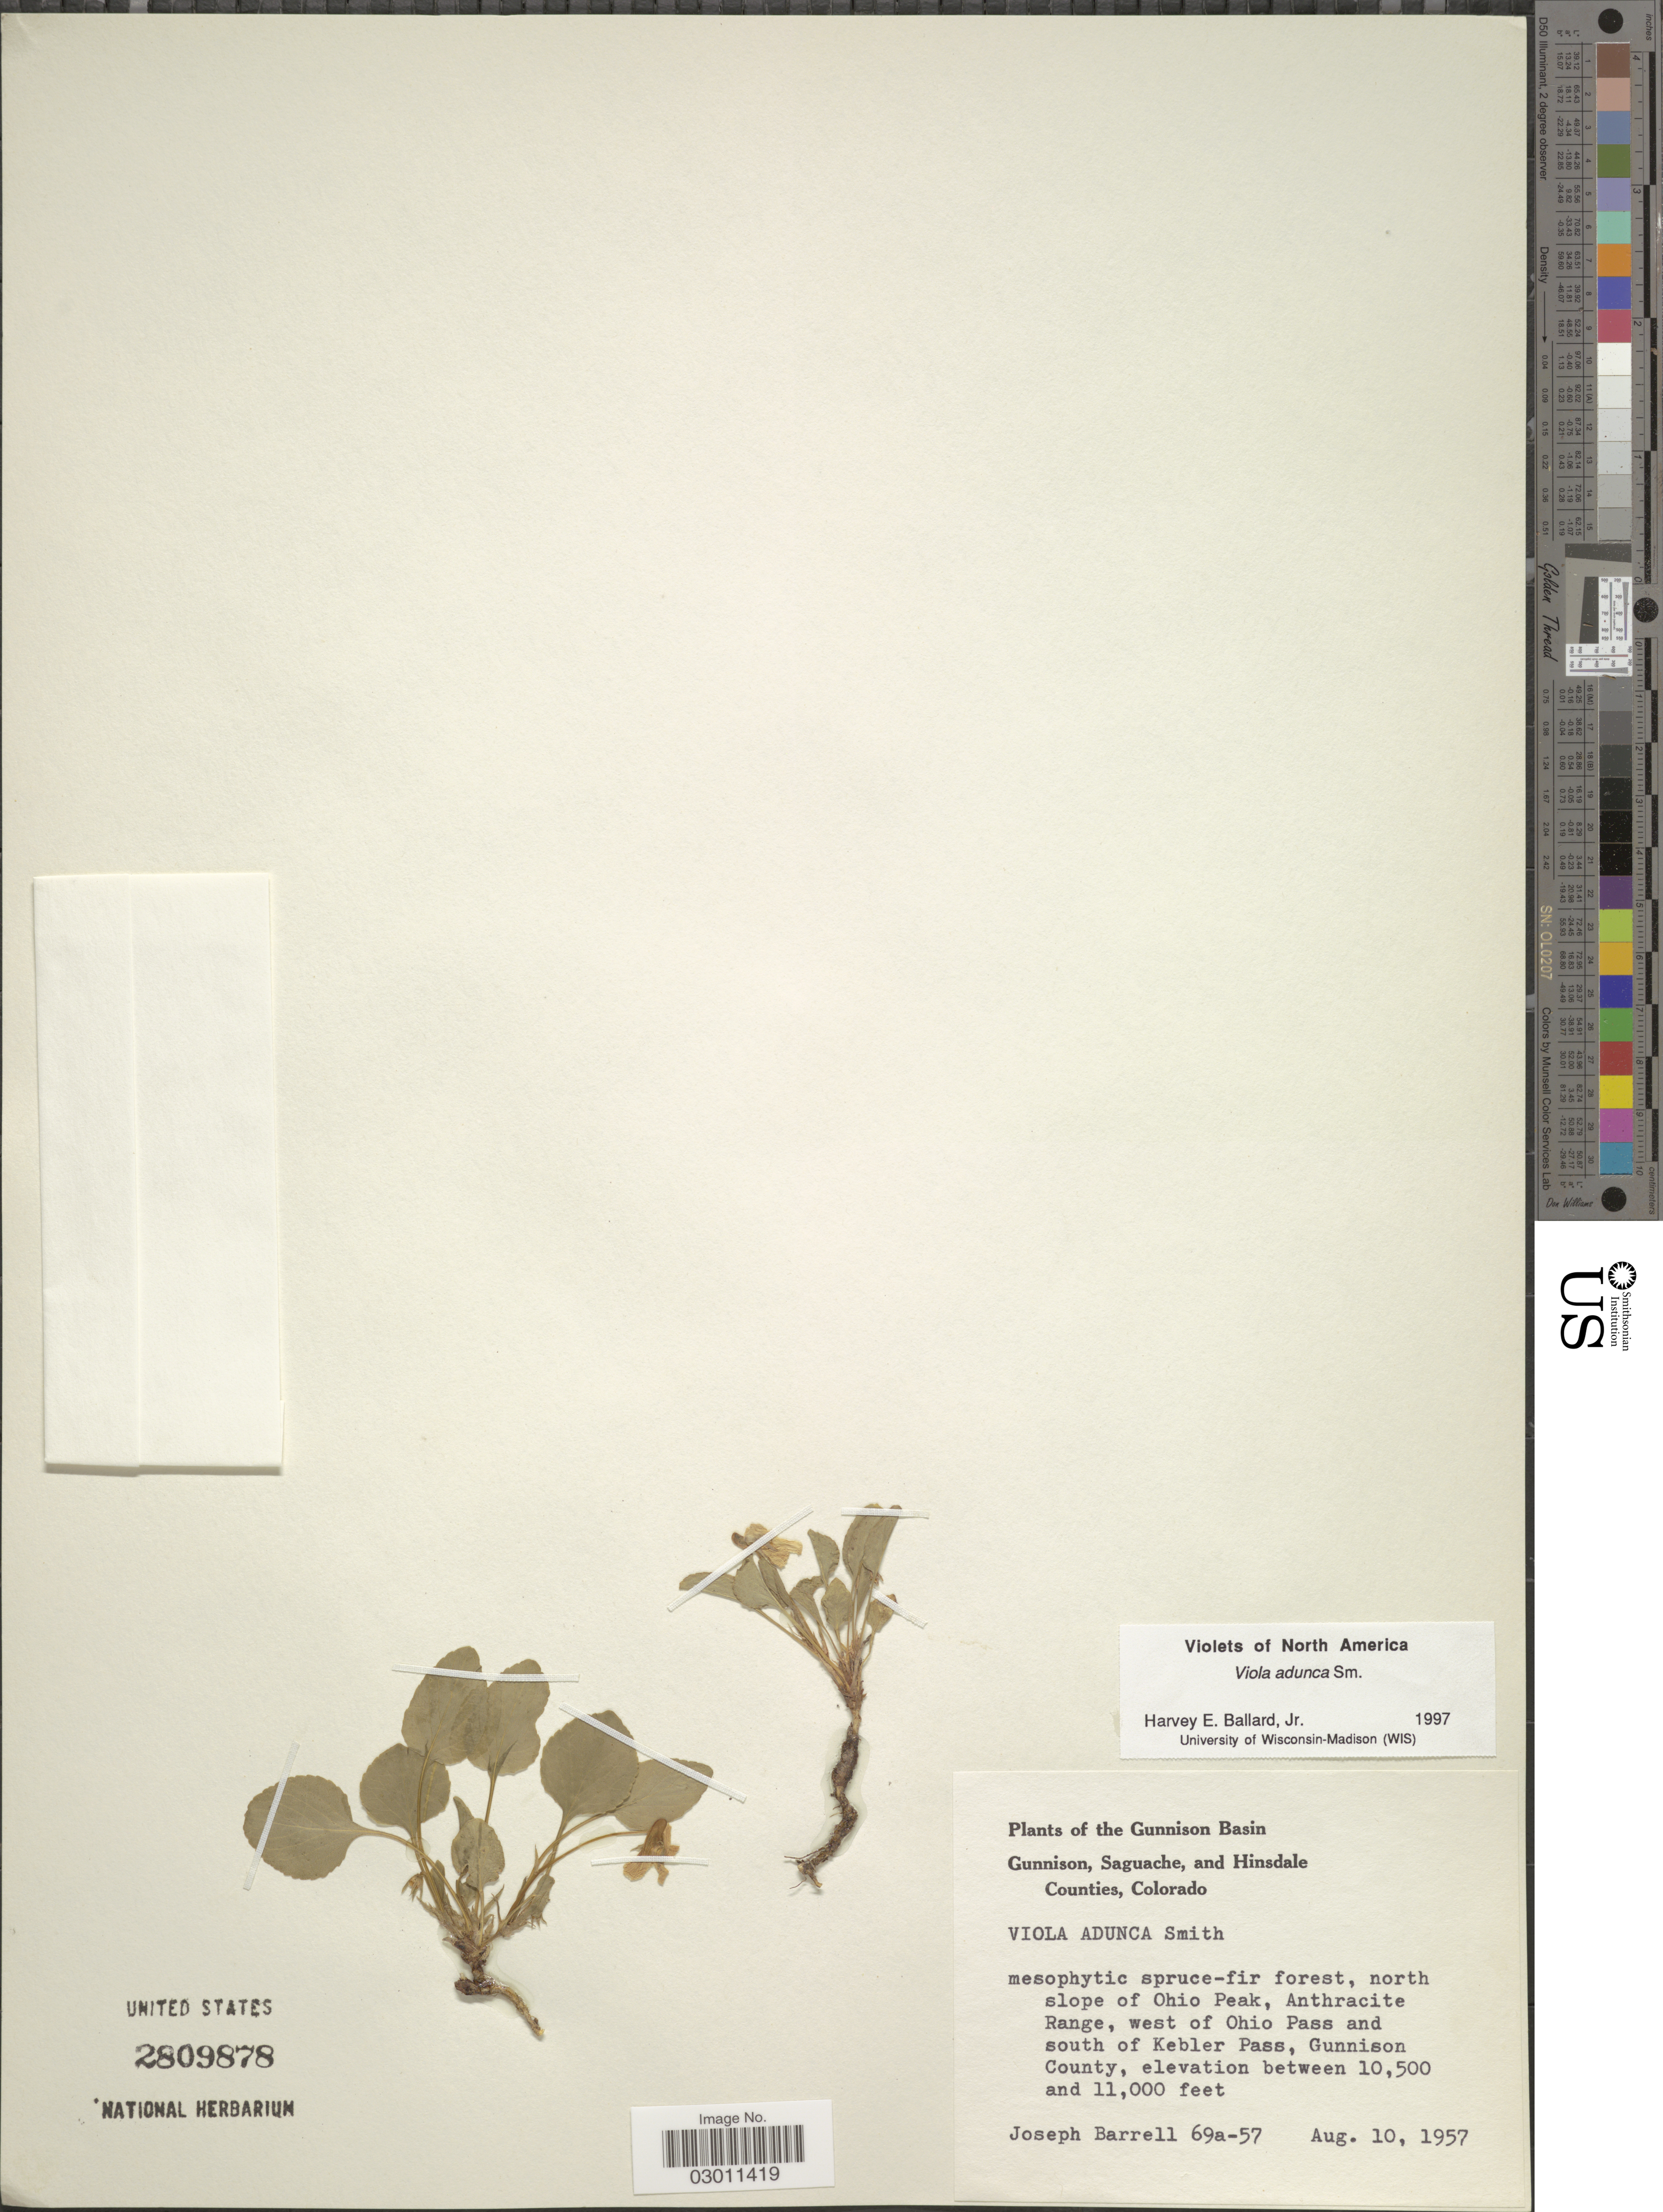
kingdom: Plantae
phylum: Tracheophyta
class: Magnoliopsida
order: Malpighiales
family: Violaceae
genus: Viola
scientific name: Viola adunca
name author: Sm.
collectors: J. Barrell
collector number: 69a-57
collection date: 1957-08-10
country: United States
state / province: Colorado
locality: The Gunnison Basin Gunnison, Saguache, and Hinsdale Counties, Colorado, north slope of Ohio Peak, Anthracite Range, west of Ohio Pass and south of Kebler Pass, Gunnison County.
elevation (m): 3200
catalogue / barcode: US 2809878